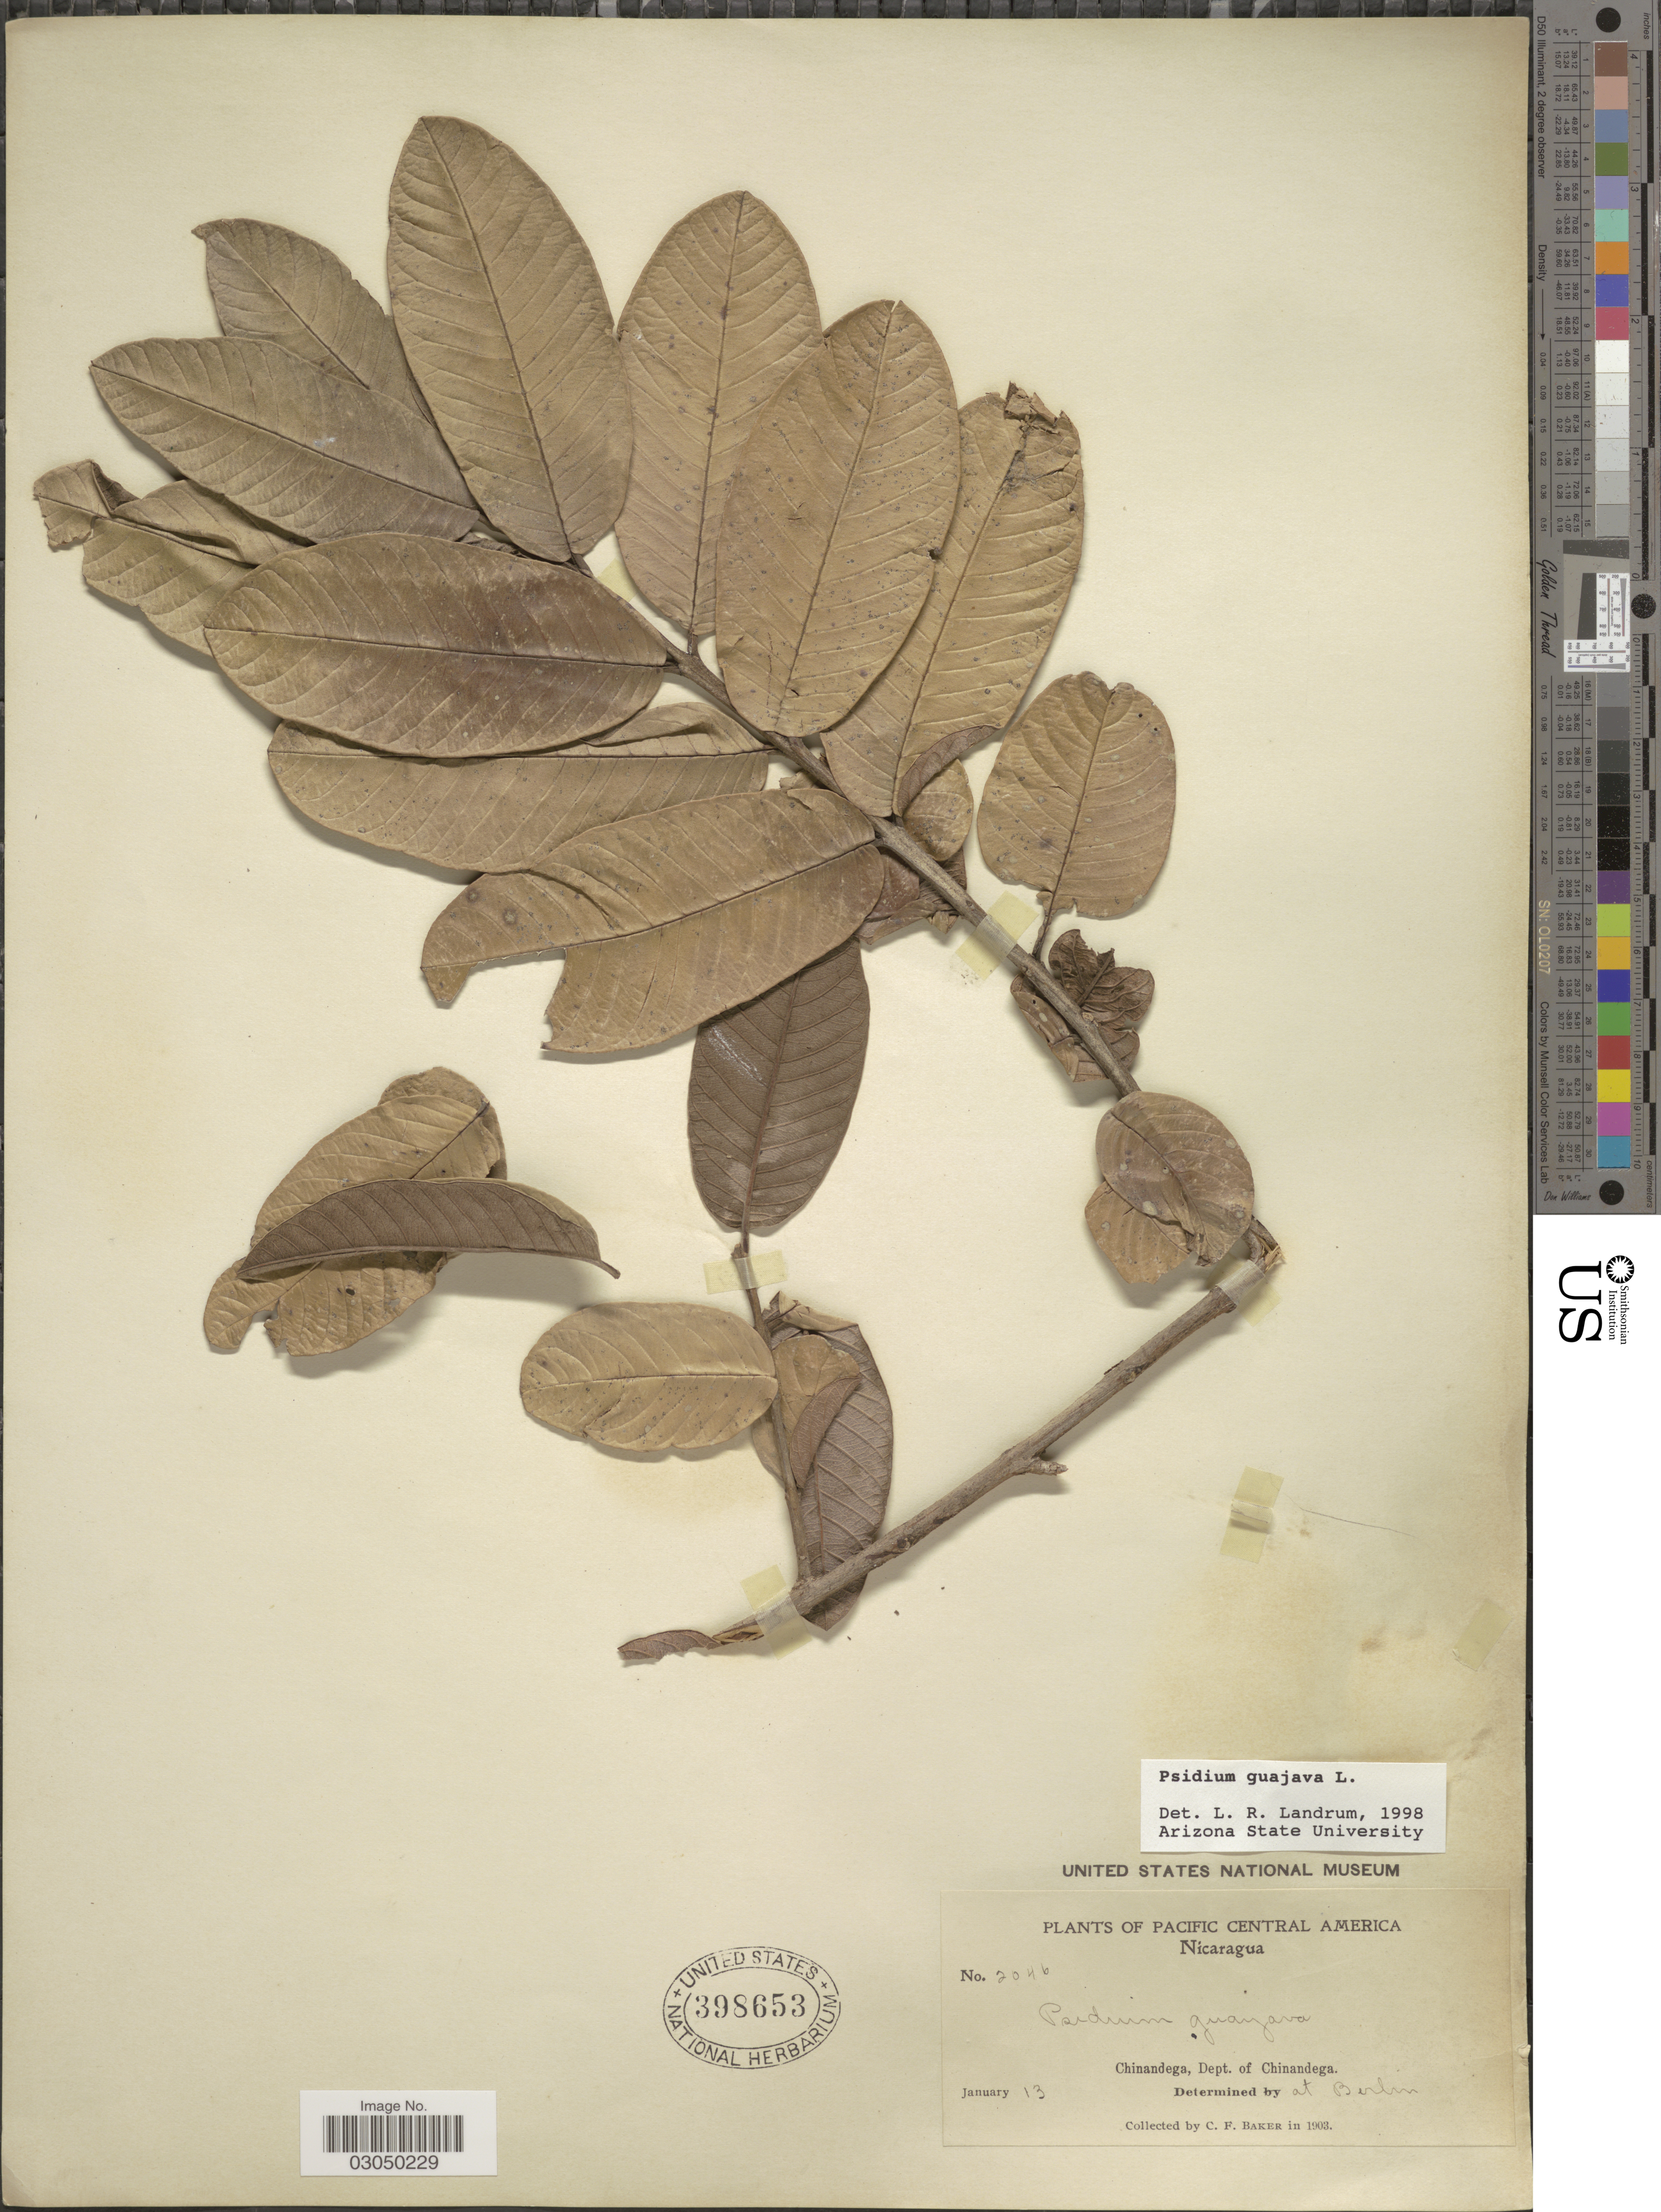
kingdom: Plantae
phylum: Tracheophyta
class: Magnoliopsida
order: Myrtales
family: Myrtaceae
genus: Psidium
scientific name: Psidium guajava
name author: L.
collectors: C. F. Baker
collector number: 2046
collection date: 1903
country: Nicaragua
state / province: Chinandega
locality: Pacific Central America. Dept. of Chinandega.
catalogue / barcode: US 398653